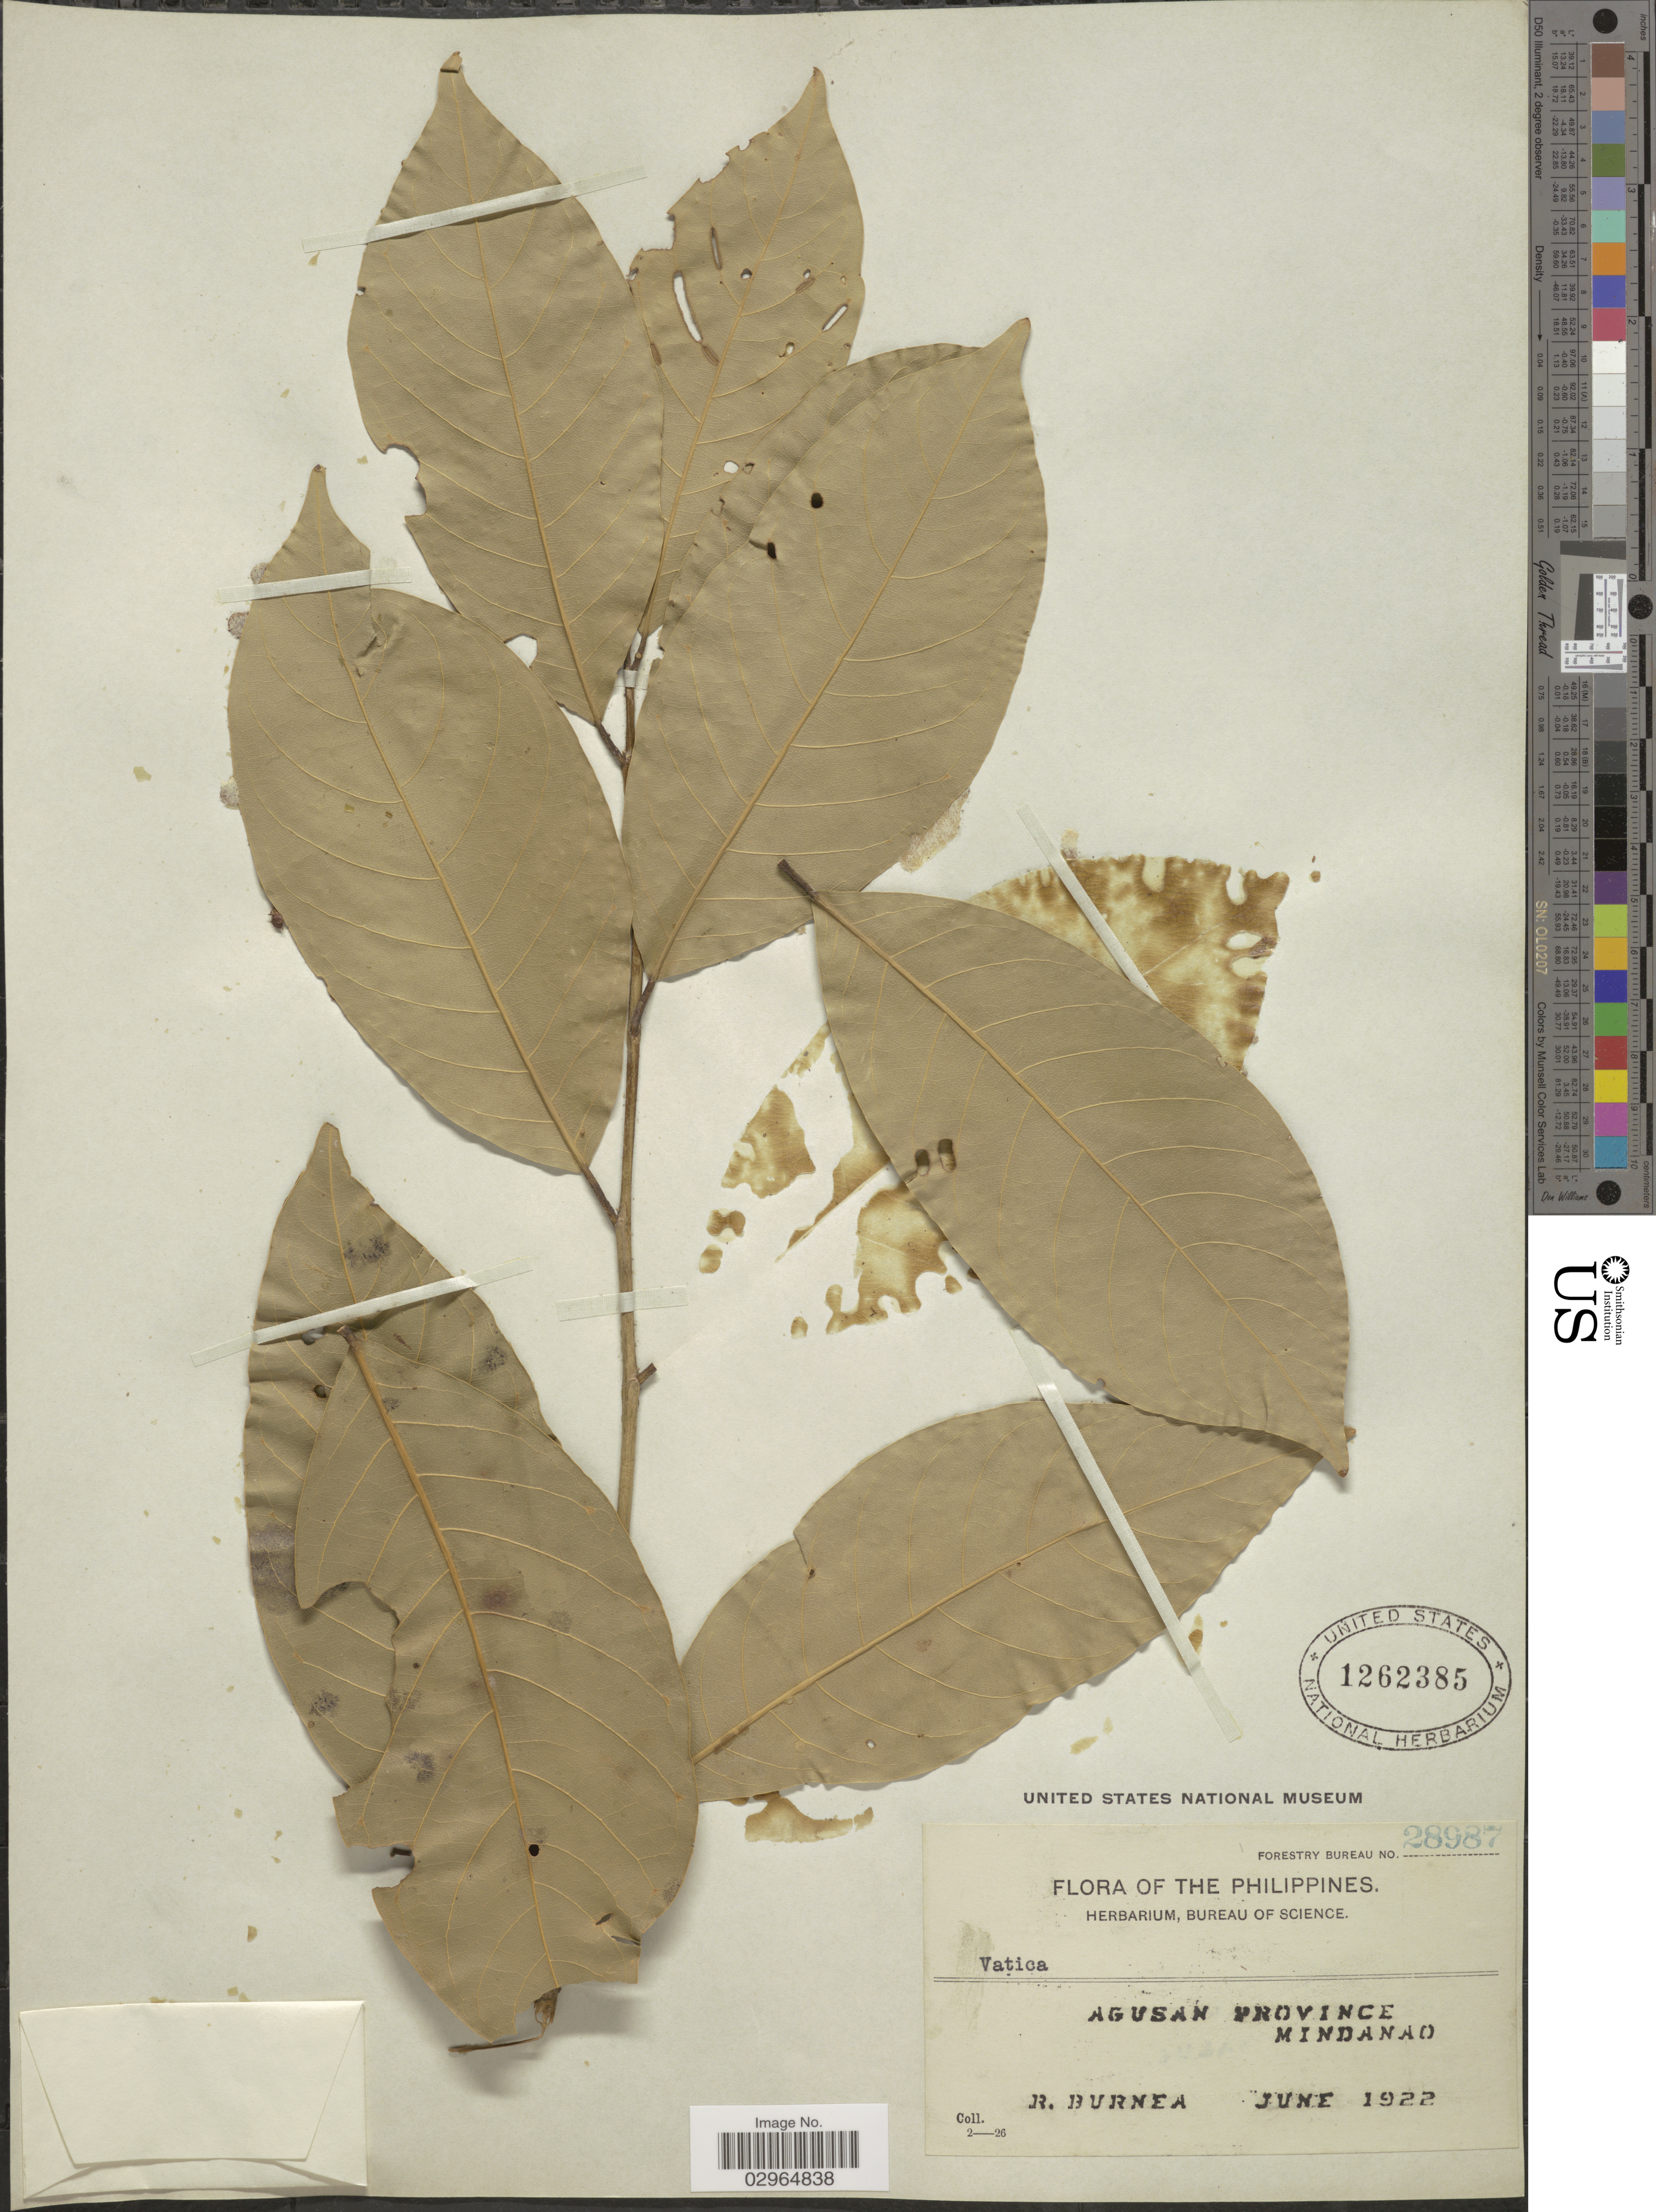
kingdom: Plantae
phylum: Tracheophyta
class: Magnoliopsida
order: Malvales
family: Dipterocarpaceae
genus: Vatica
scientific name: Vatica sp.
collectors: R. Burnea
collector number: Forestry Bureau 28987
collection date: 1922-06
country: Philippines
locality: Agusan Province. Mindanao.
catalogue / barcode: US 1262385